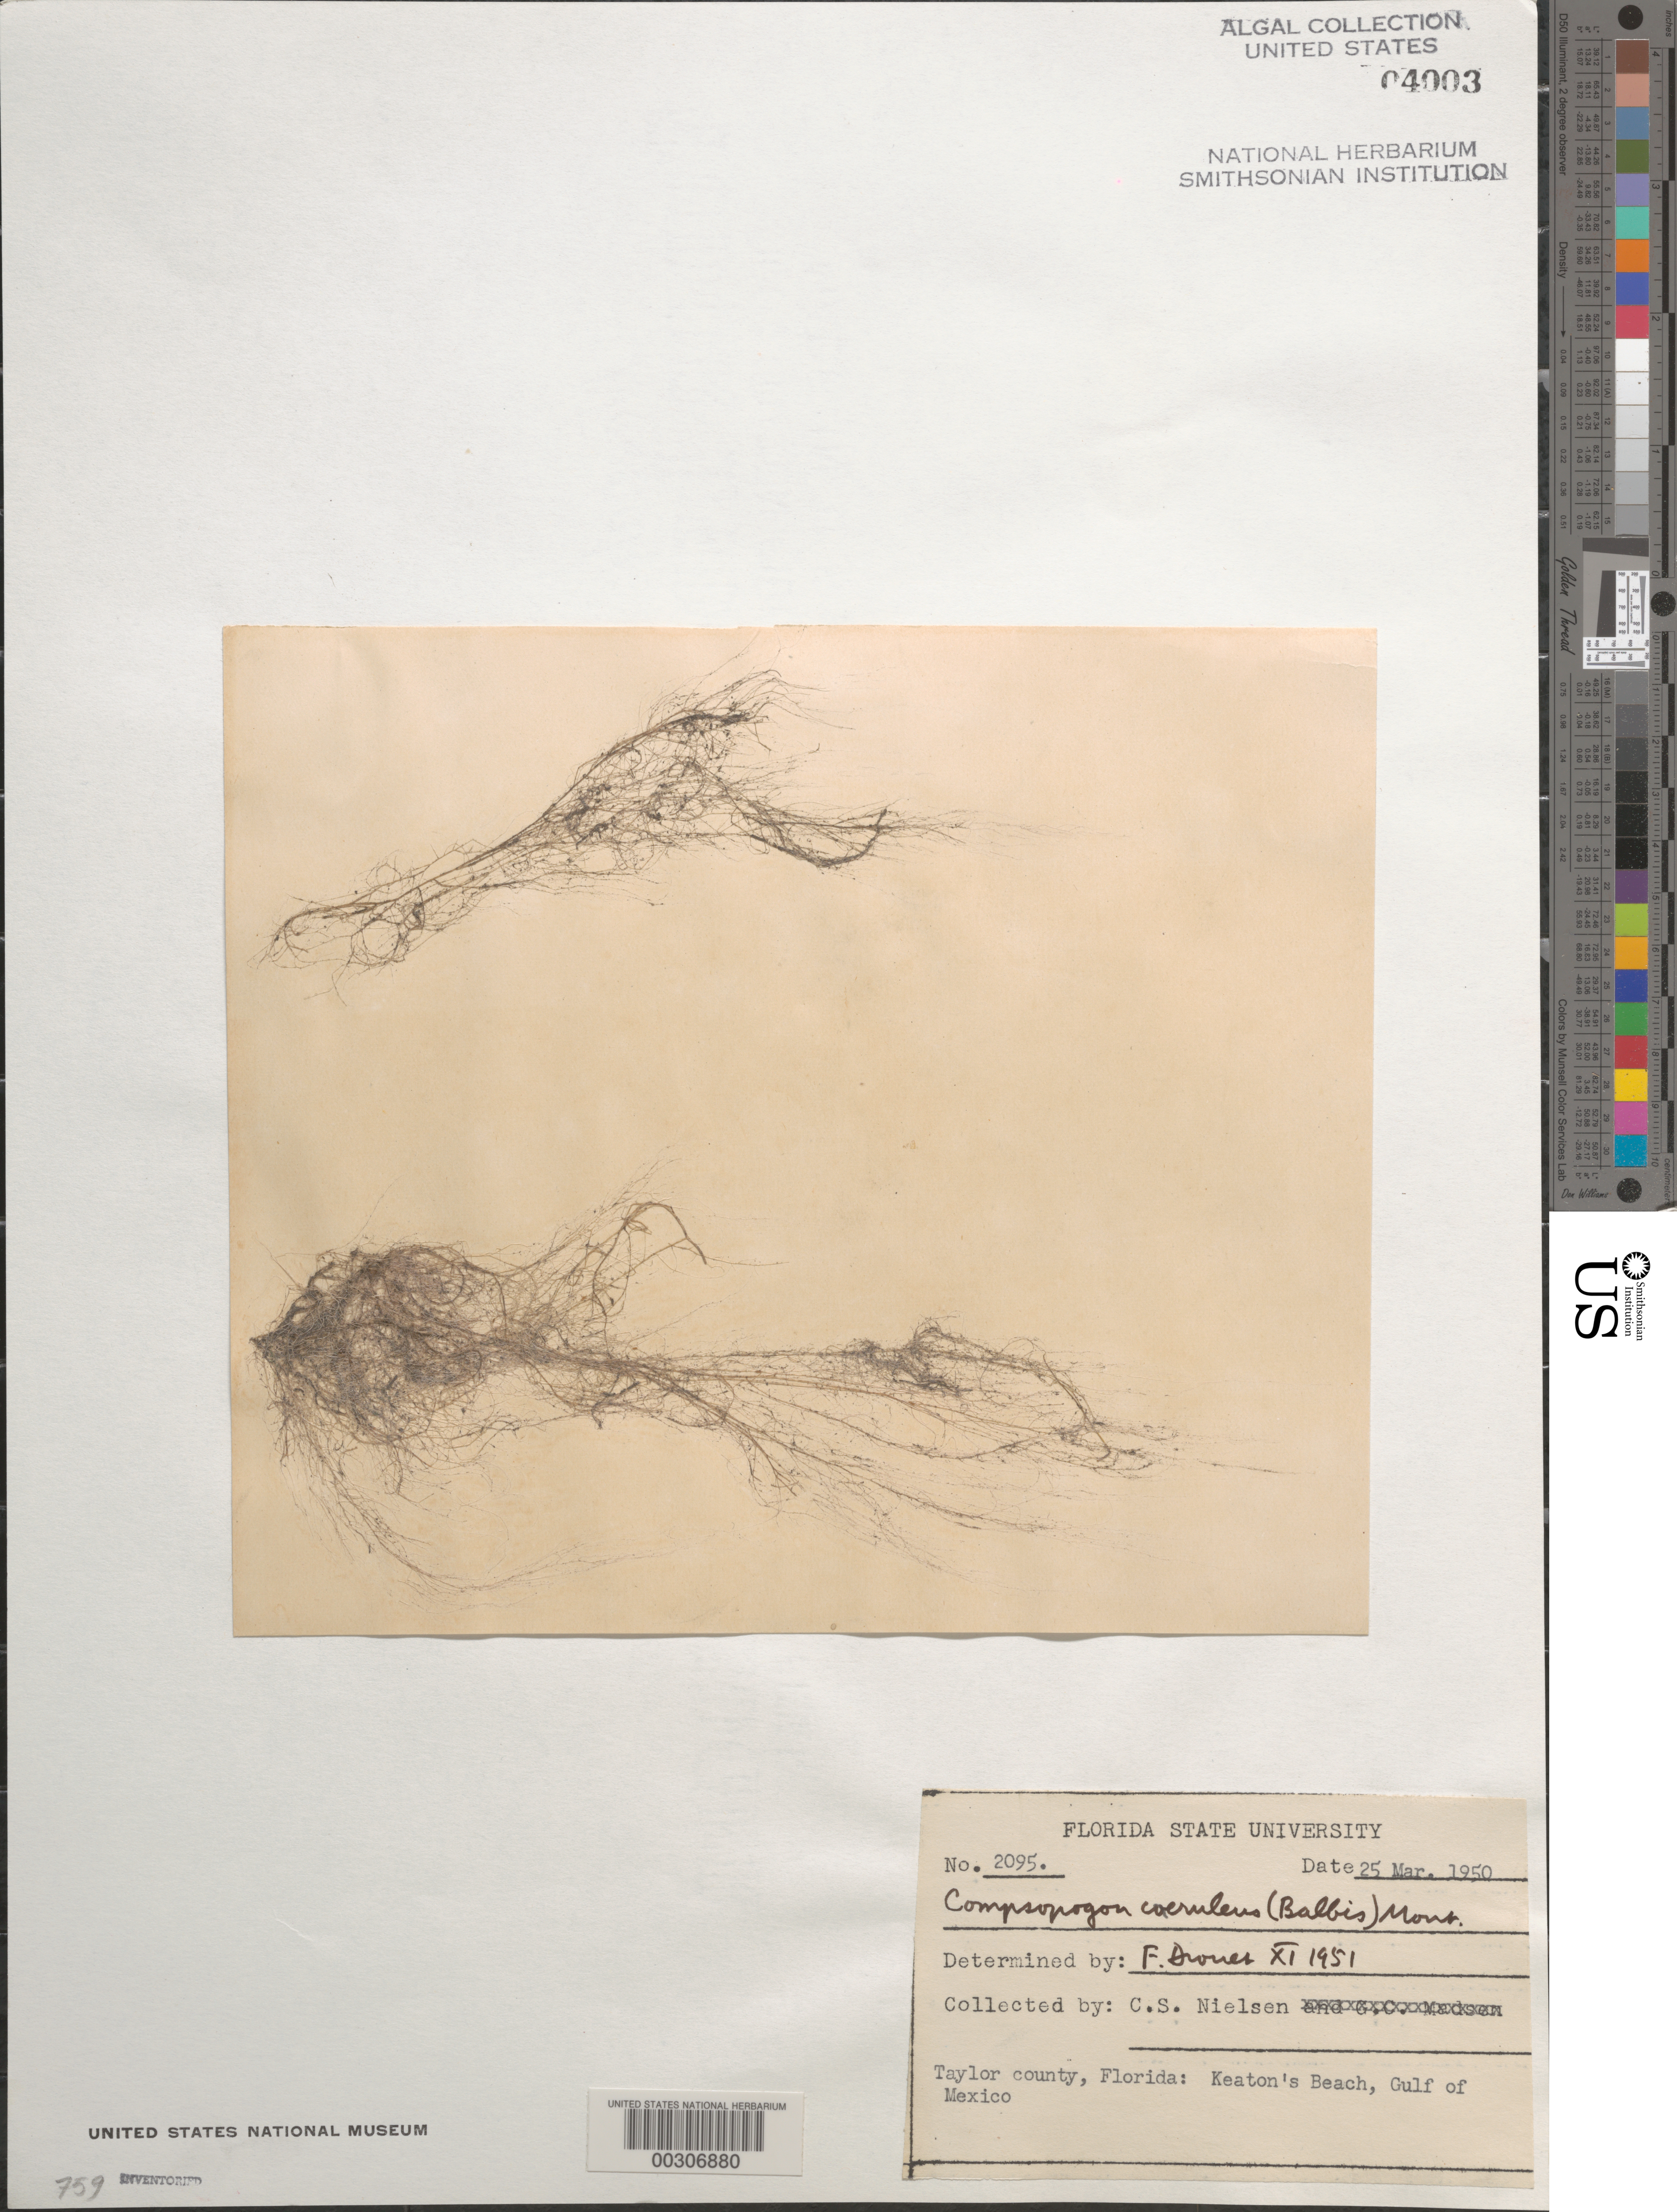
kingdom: Plantae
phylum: Rhodophyta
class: Compsopogonophyceae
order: Compsopogonales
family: Compsopogonaceae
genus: Compsopogon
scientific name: Compsopogon caeruleus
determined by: Drouet, F. E.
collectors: C. S. Nielsen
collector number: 2095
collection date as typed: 25 Mar 1950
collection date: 1950-03-25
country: United States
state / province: Florida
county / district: Taylor County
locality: Keaton's Beach, Gulf of Mexico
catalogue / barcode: US 4003